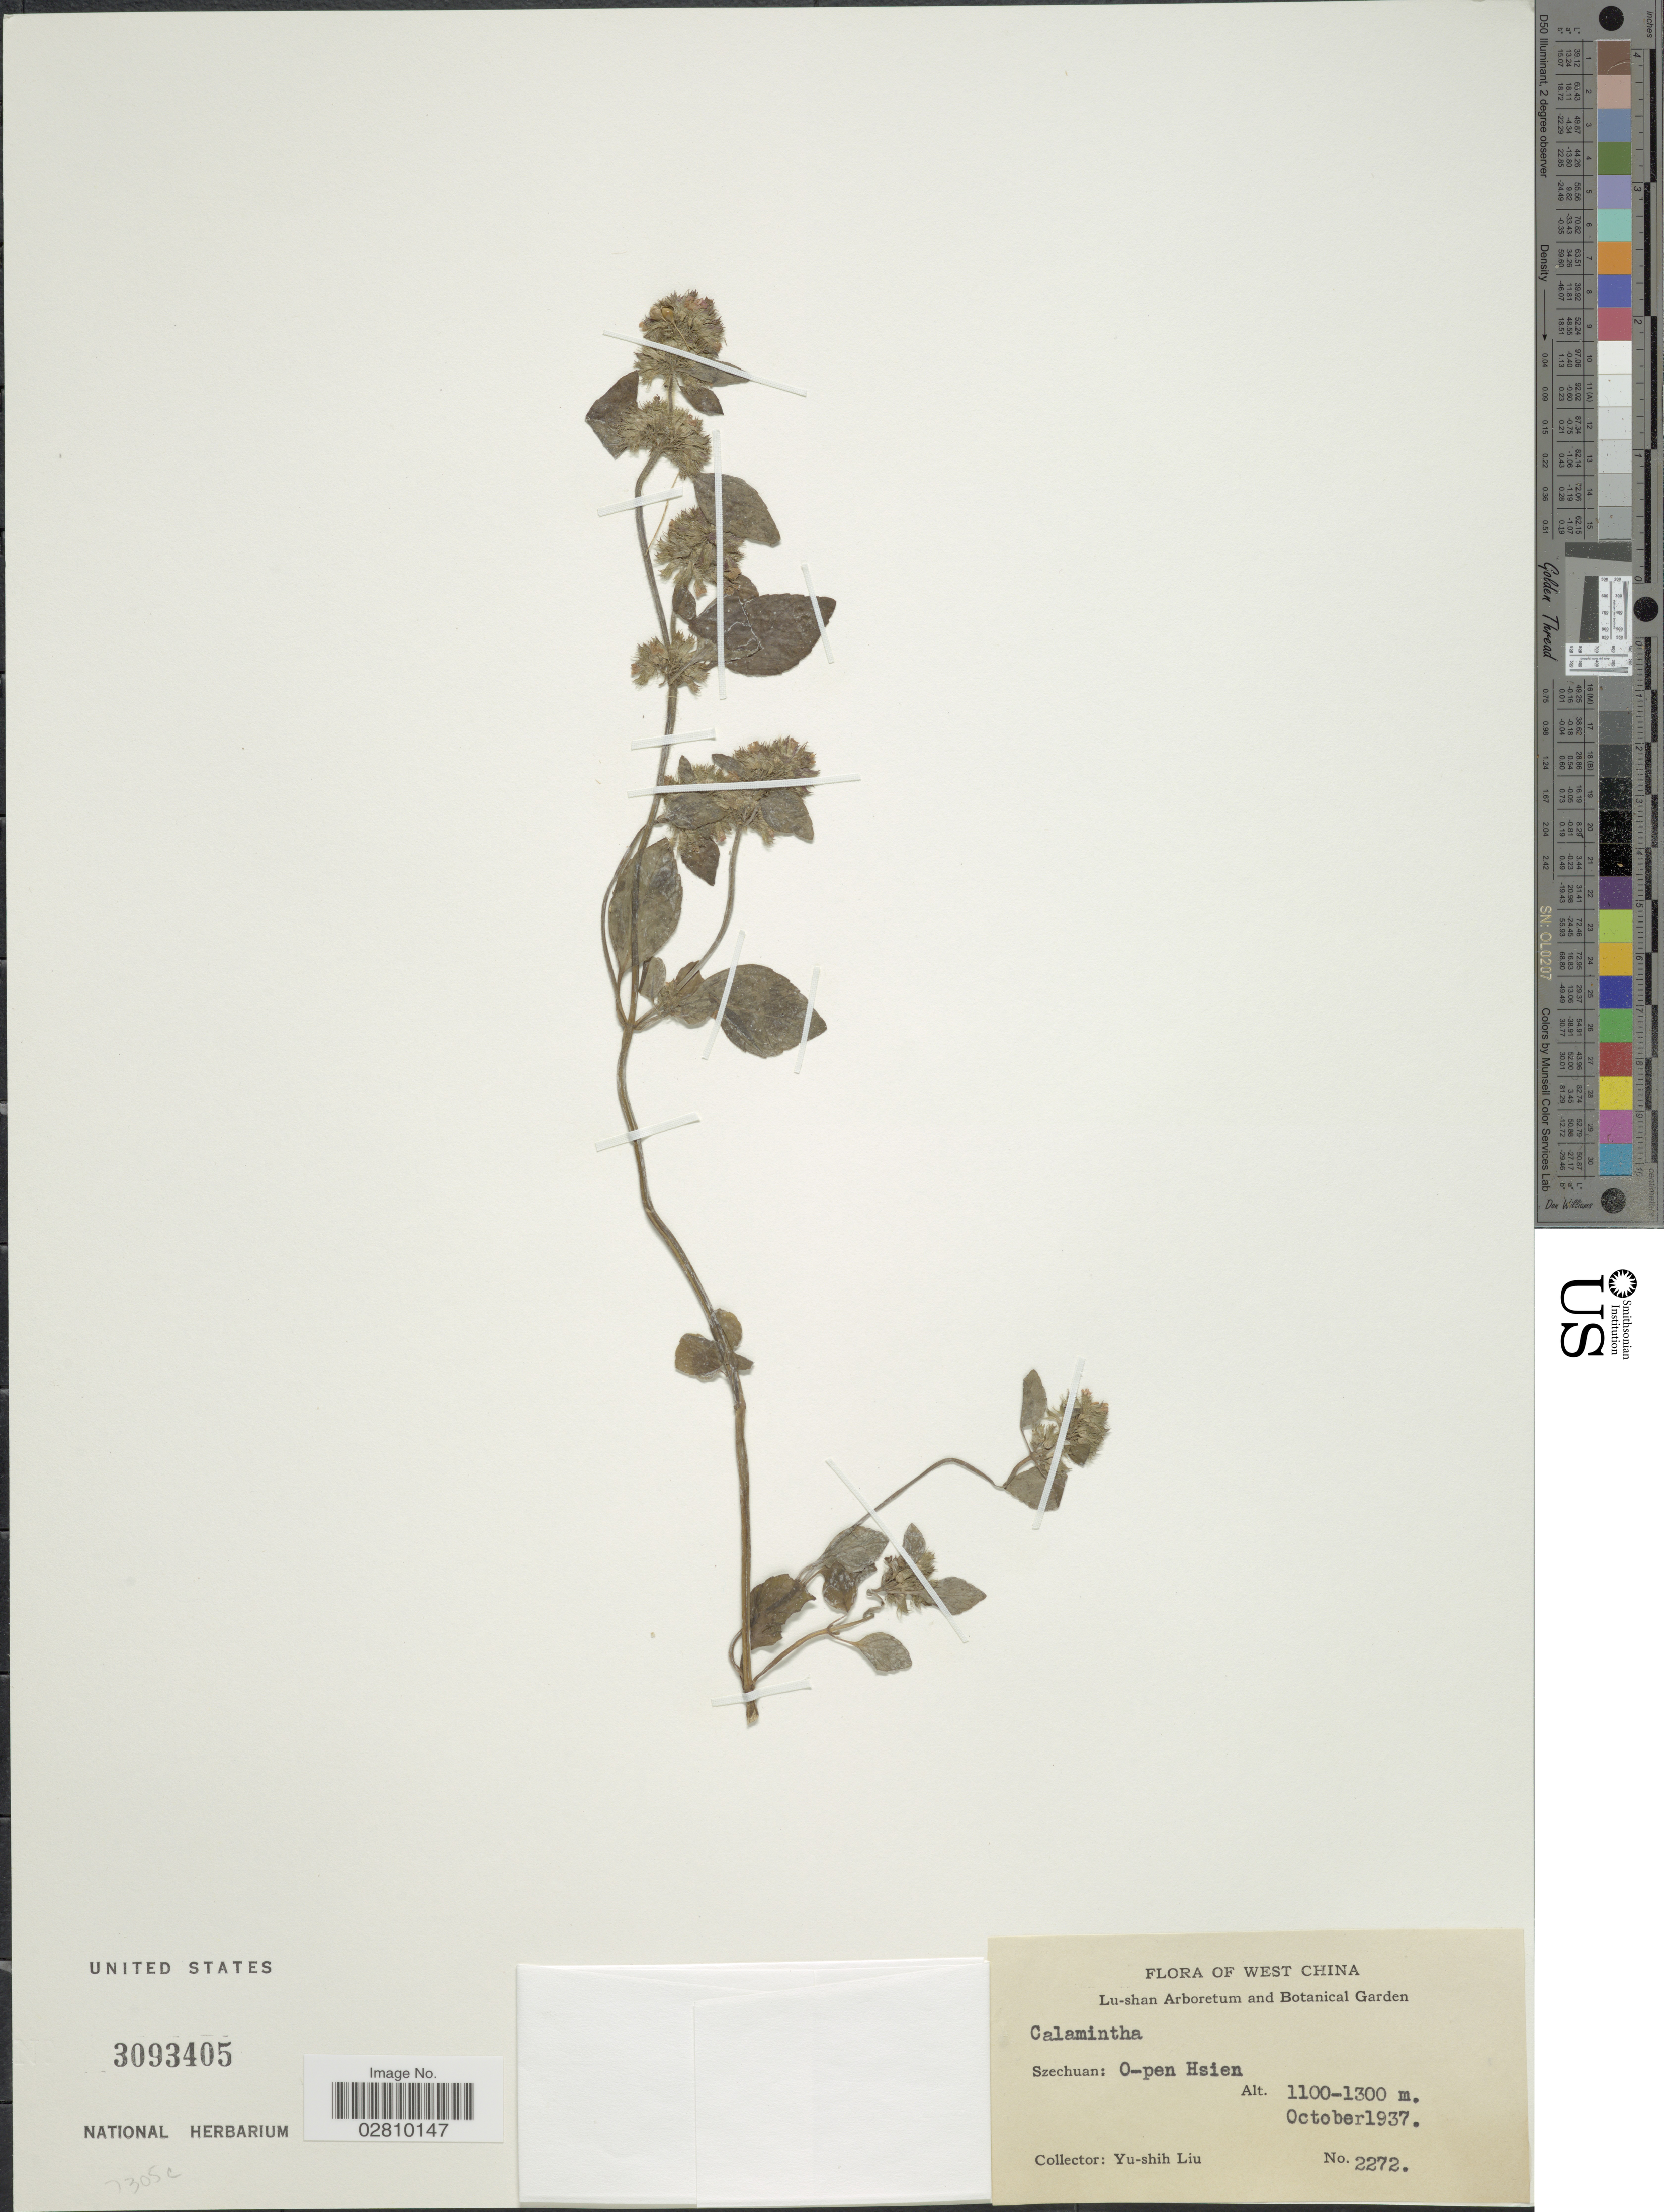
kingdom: Plantae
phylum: Tracheophyta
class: Magnoliopsida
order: Lamiales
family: Lamiaceae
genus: Calamintha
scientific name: Calamintha sp.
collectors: Y.-S. Liu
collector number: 2272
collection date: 1937-10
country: China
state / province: Sichuan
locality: West China. Szechuan: O-pen Hsien.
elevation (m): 1100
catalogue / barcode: US 3093405